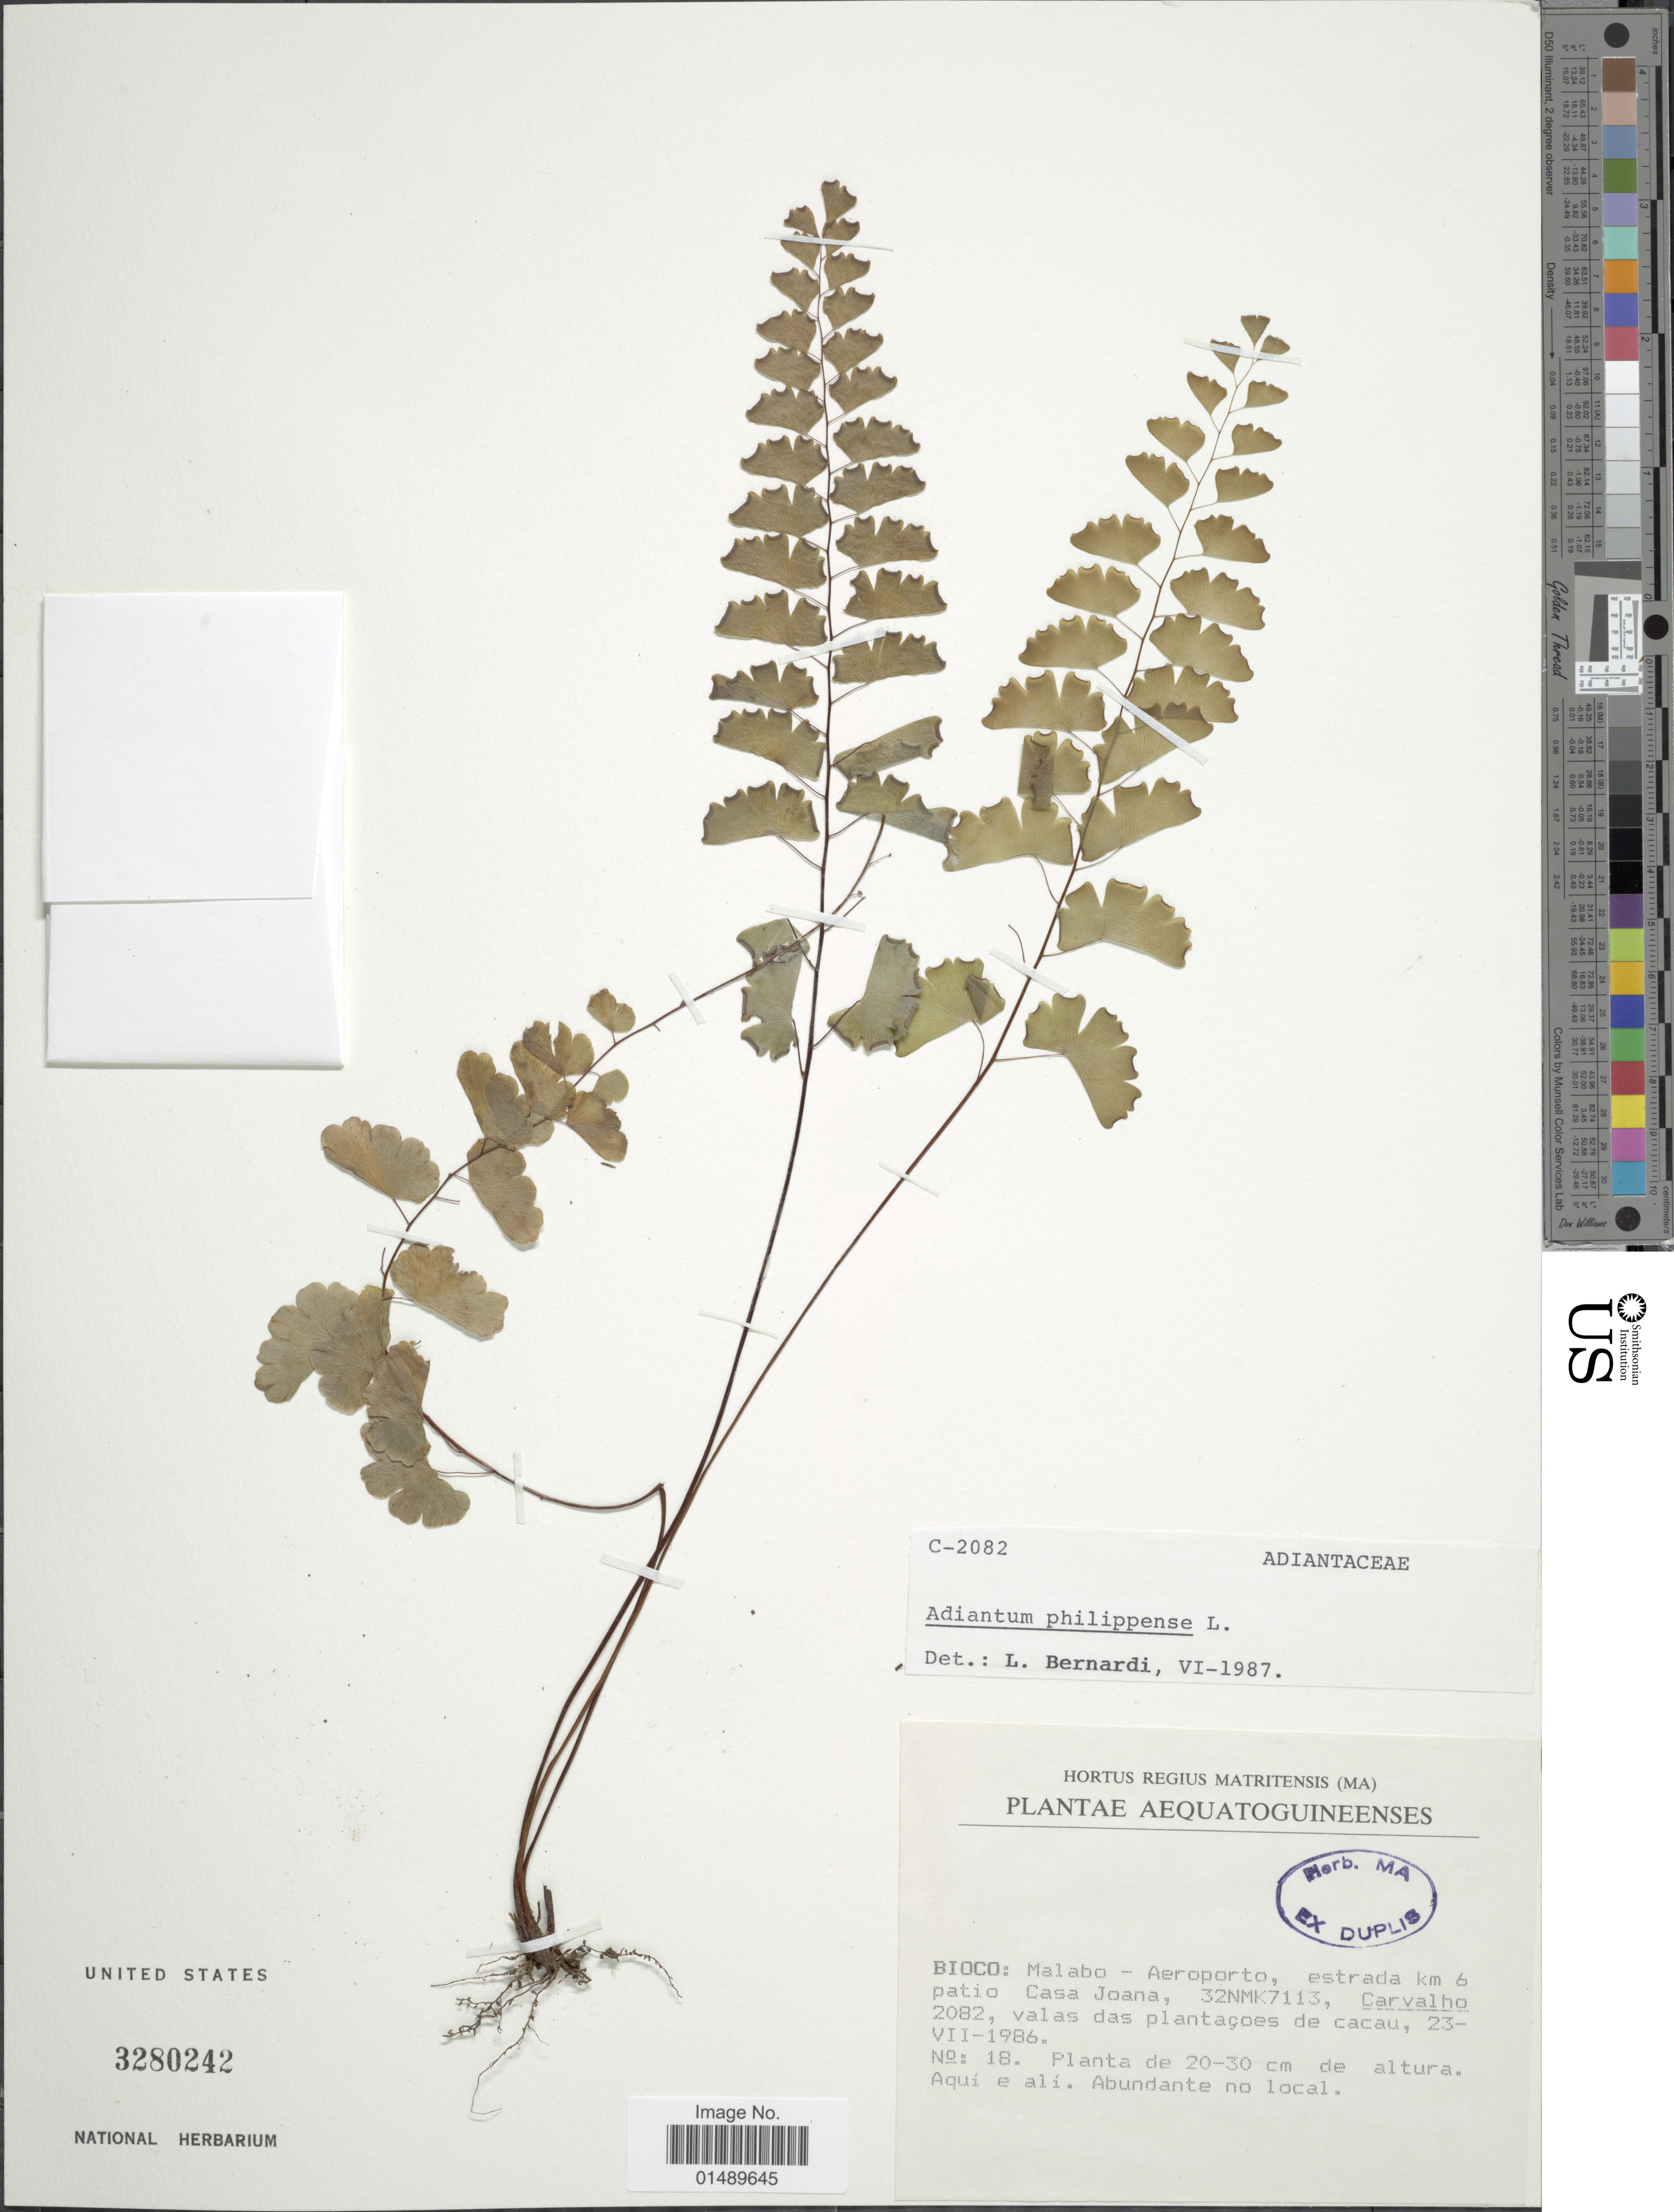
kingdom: Plantae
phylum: Tracheophyta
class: Polypodiopsida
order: Polypodiales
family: Pteridaceae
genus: Adiantum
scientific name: Adiantum philippense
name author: L.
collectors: Carvalho, --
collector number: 2082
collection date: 1986-07-23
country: Equatorial Guinea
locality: Bioco: Malabo - Aeroporto,estrada km 6 patio Casa Joana, 32NMK7113.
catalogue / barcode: US 3280242